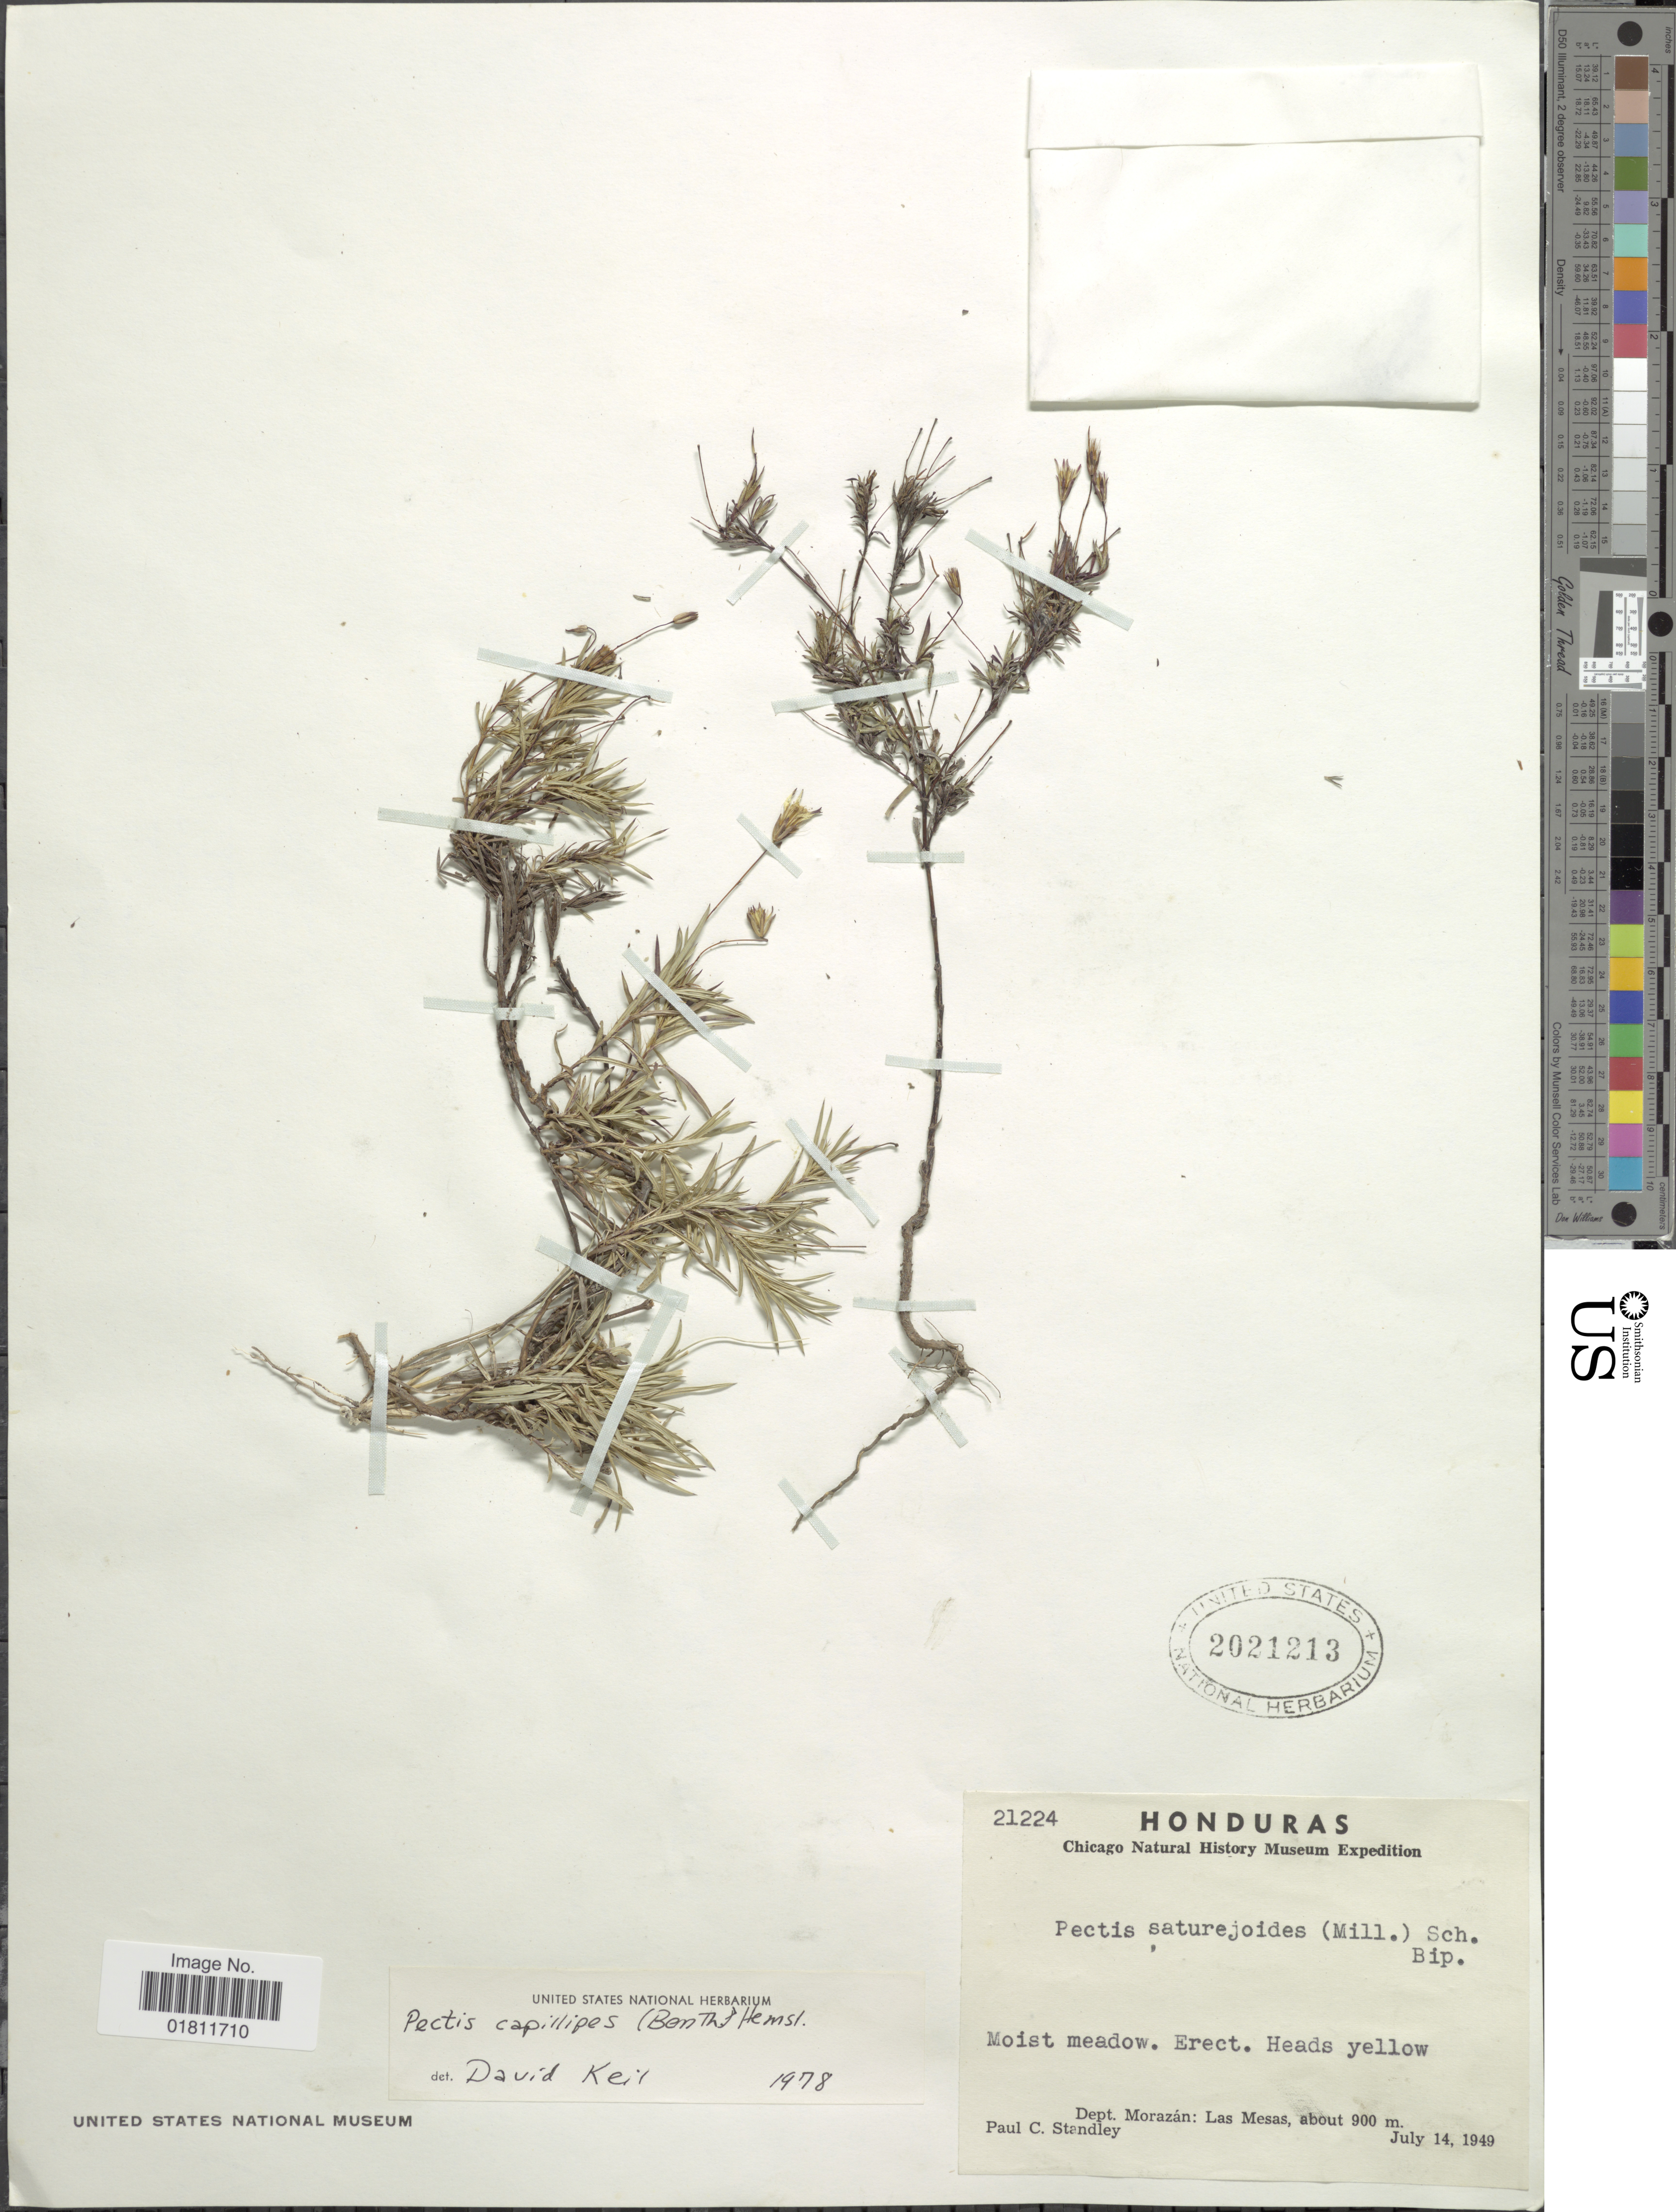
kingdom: Plantae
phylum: Tracheophyta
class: Magnoliopsida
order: Asterales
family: Asteraceae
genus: Pectis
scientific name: Pectis capillipes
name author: (Benth.) Hemsl.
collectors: P. C. Standley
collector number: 21224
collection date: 1949-07-14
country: Honduras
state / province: Fco. Morazán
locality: Dept. Dept. Morazan; Las Mesas.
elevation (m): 900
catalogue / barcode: US 2021213